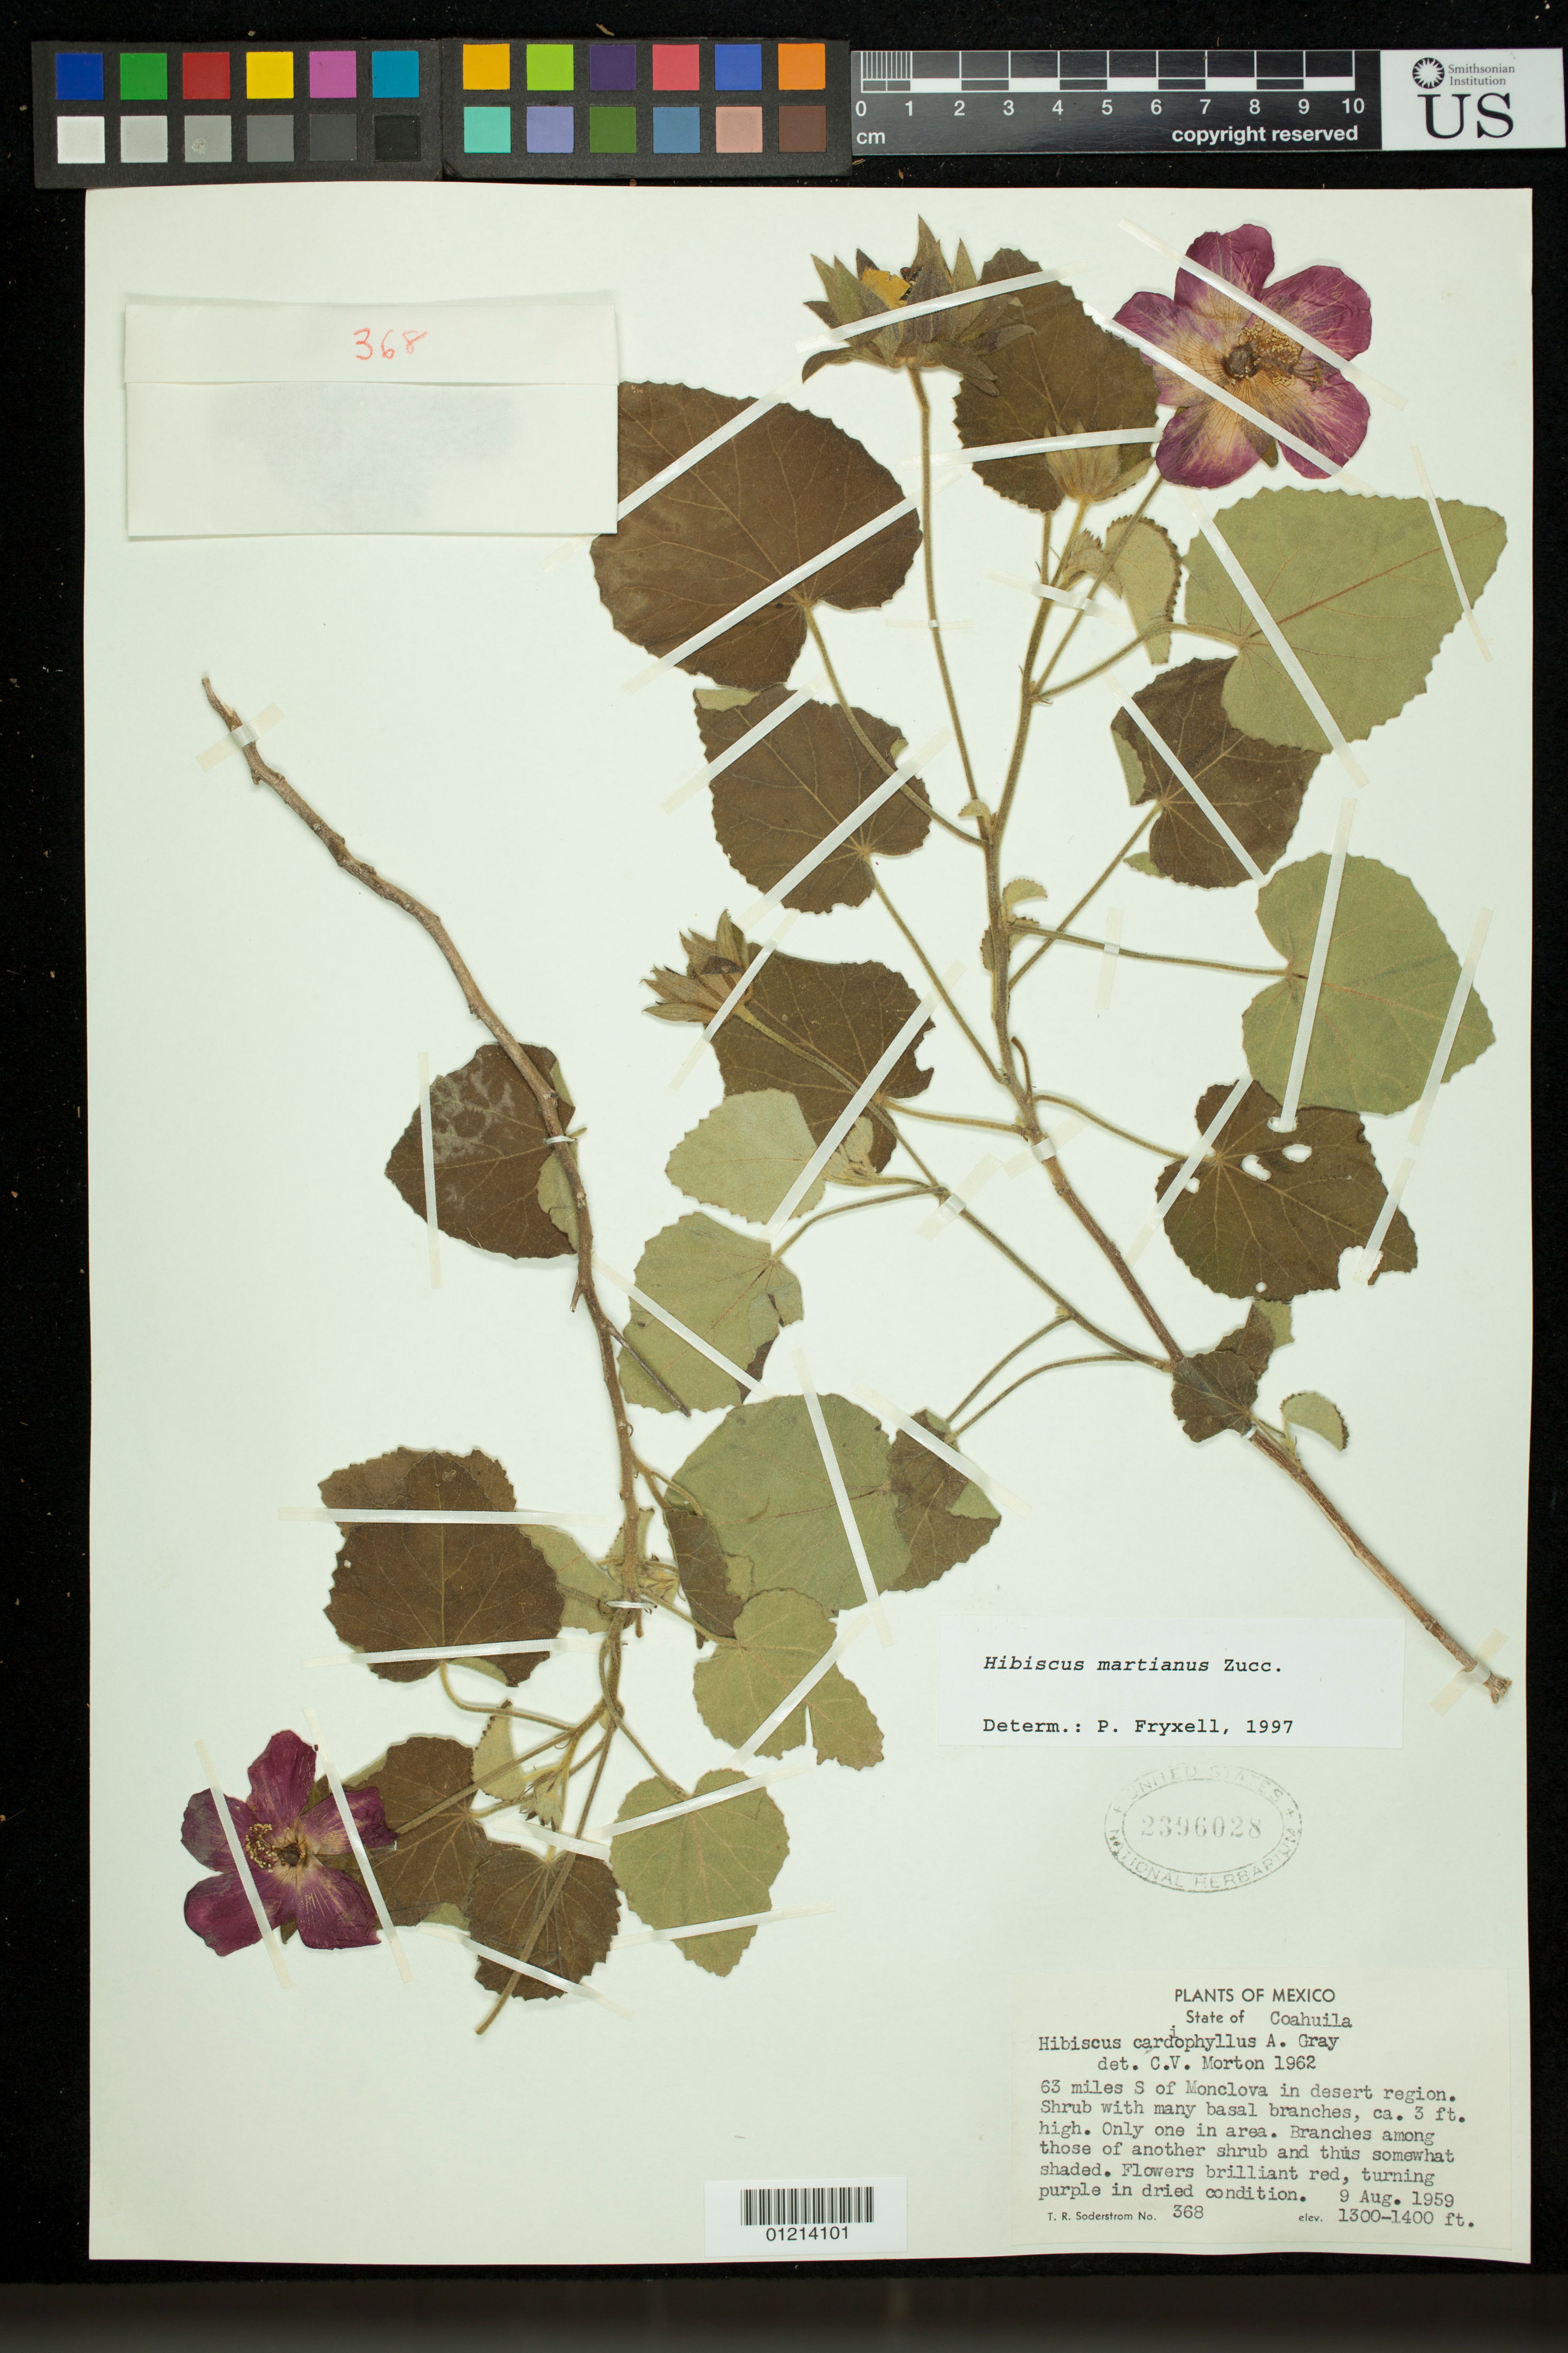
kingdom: Plantae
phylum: Tracheophyta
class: Magnoliopsida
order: Malvales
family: Malvaceae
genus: Hibiscus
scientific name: Hibiscus martianus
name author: Zucc.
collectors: T. R. Soderstrom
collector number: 368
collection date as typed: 08 Sep 1959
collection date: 1959-09-08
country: Mexico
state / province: Coahuila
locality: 63 miles S of Monclova in desert region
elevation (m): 396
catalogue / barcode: US 2396028